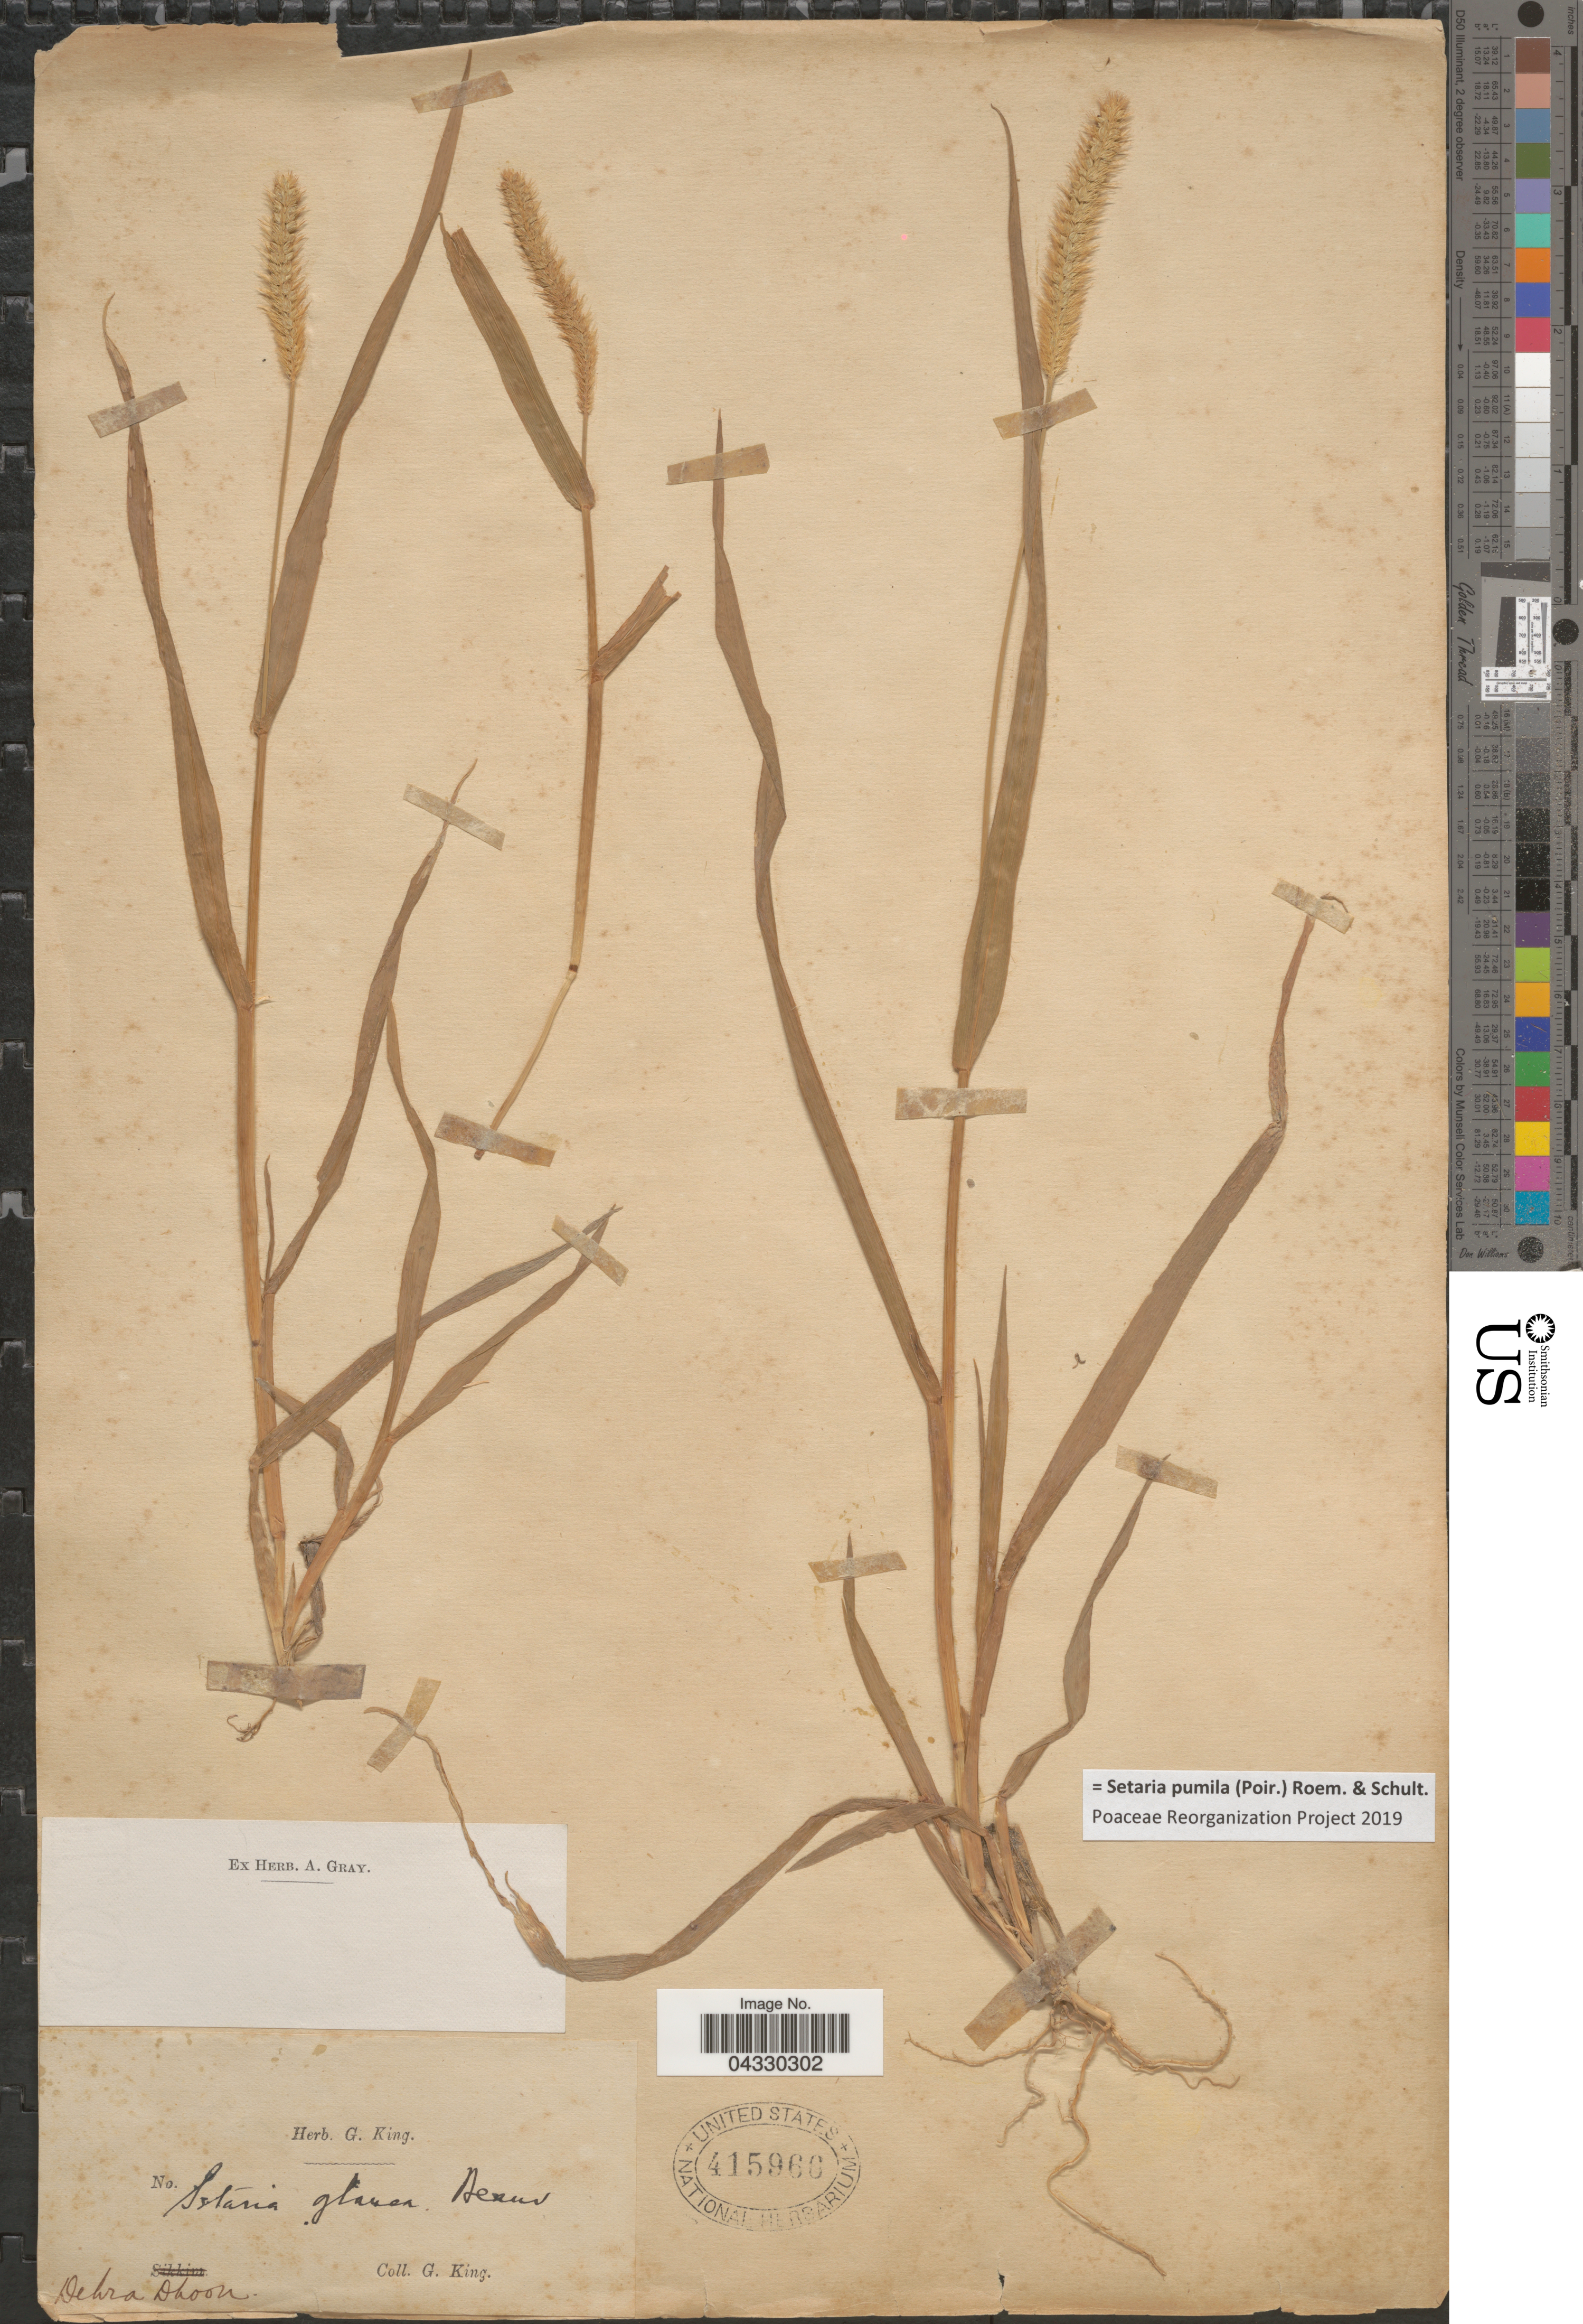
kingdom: Plantae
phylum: Tracheophyta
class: Liliopsida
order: Poales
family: Poaceae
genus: Setaria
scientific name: Setaria pumila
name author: (Poir.) Roem. & Schult.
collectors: G. King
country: India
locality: Dehra Dhoon.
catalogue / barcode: US 415966